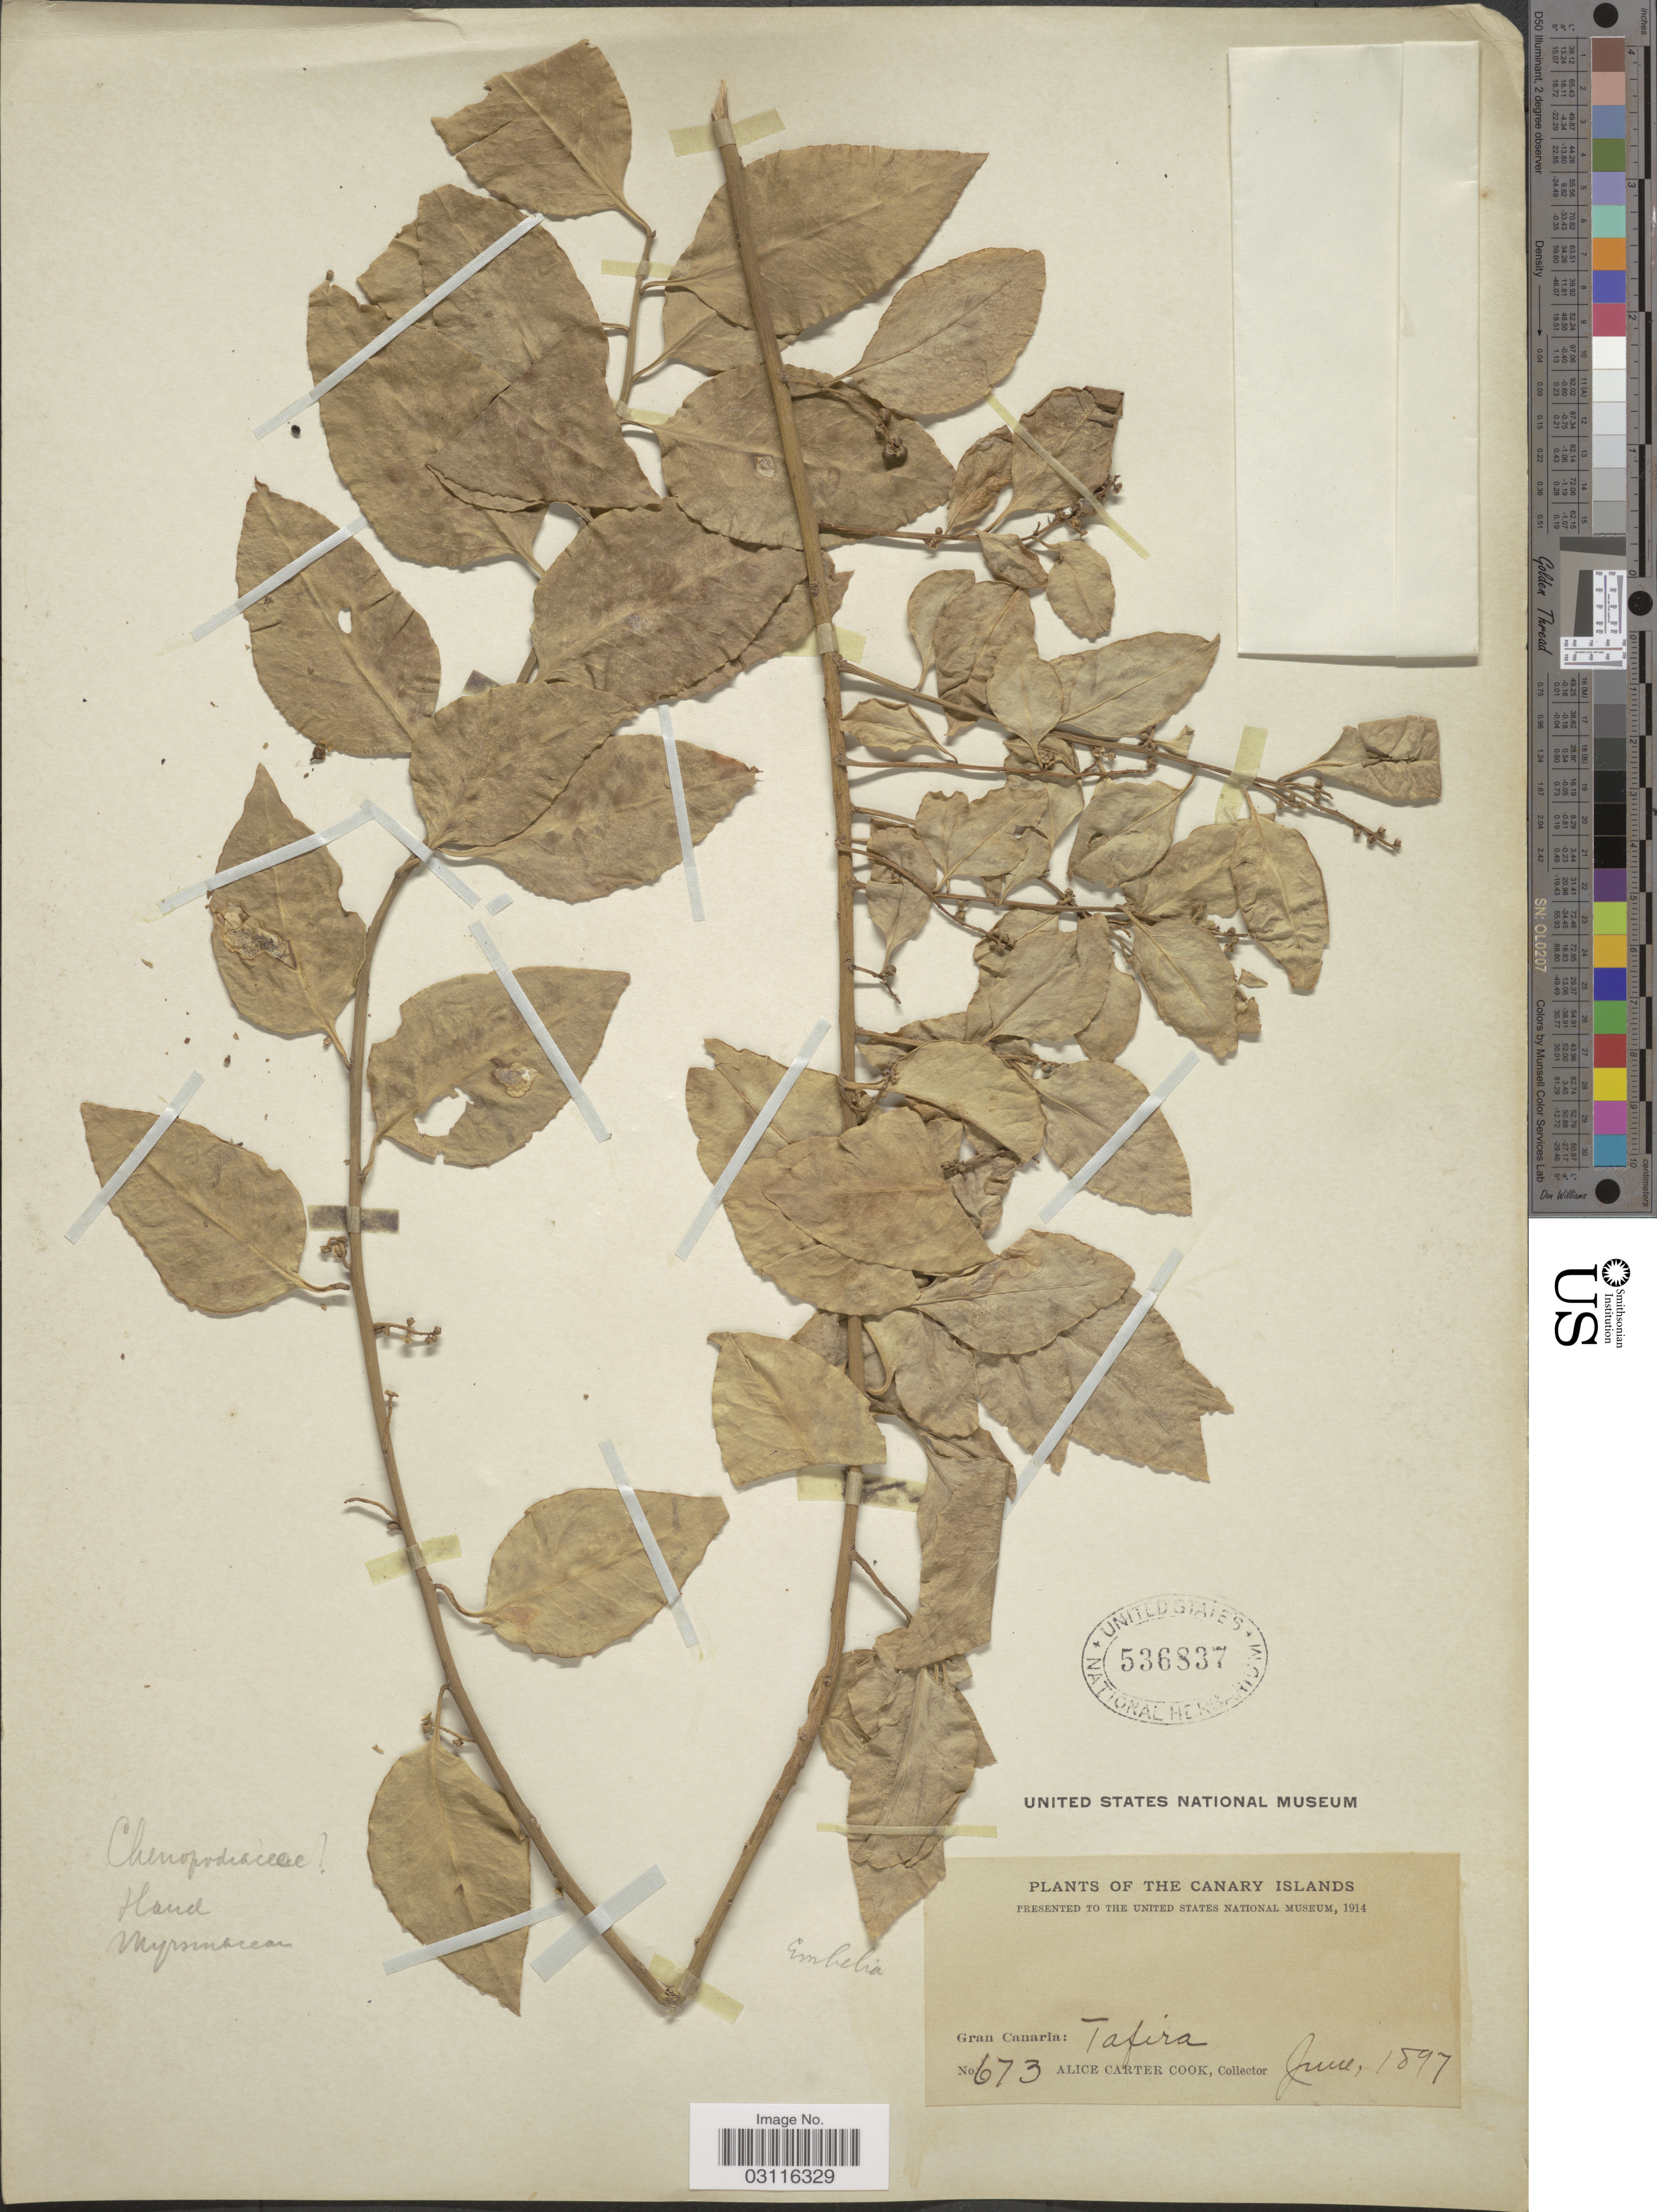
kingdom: Plantae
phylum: Tracheophyta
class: Magnoliopsida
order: Ericales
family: Primulaceae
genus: Embelia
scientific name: Embelia sp.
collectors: Alice C. Cook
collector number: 673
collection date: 1897-06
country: Spain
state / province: Canarias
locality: The Canary Islands. Gran Canaria: Tafira.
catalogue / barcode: US 536837